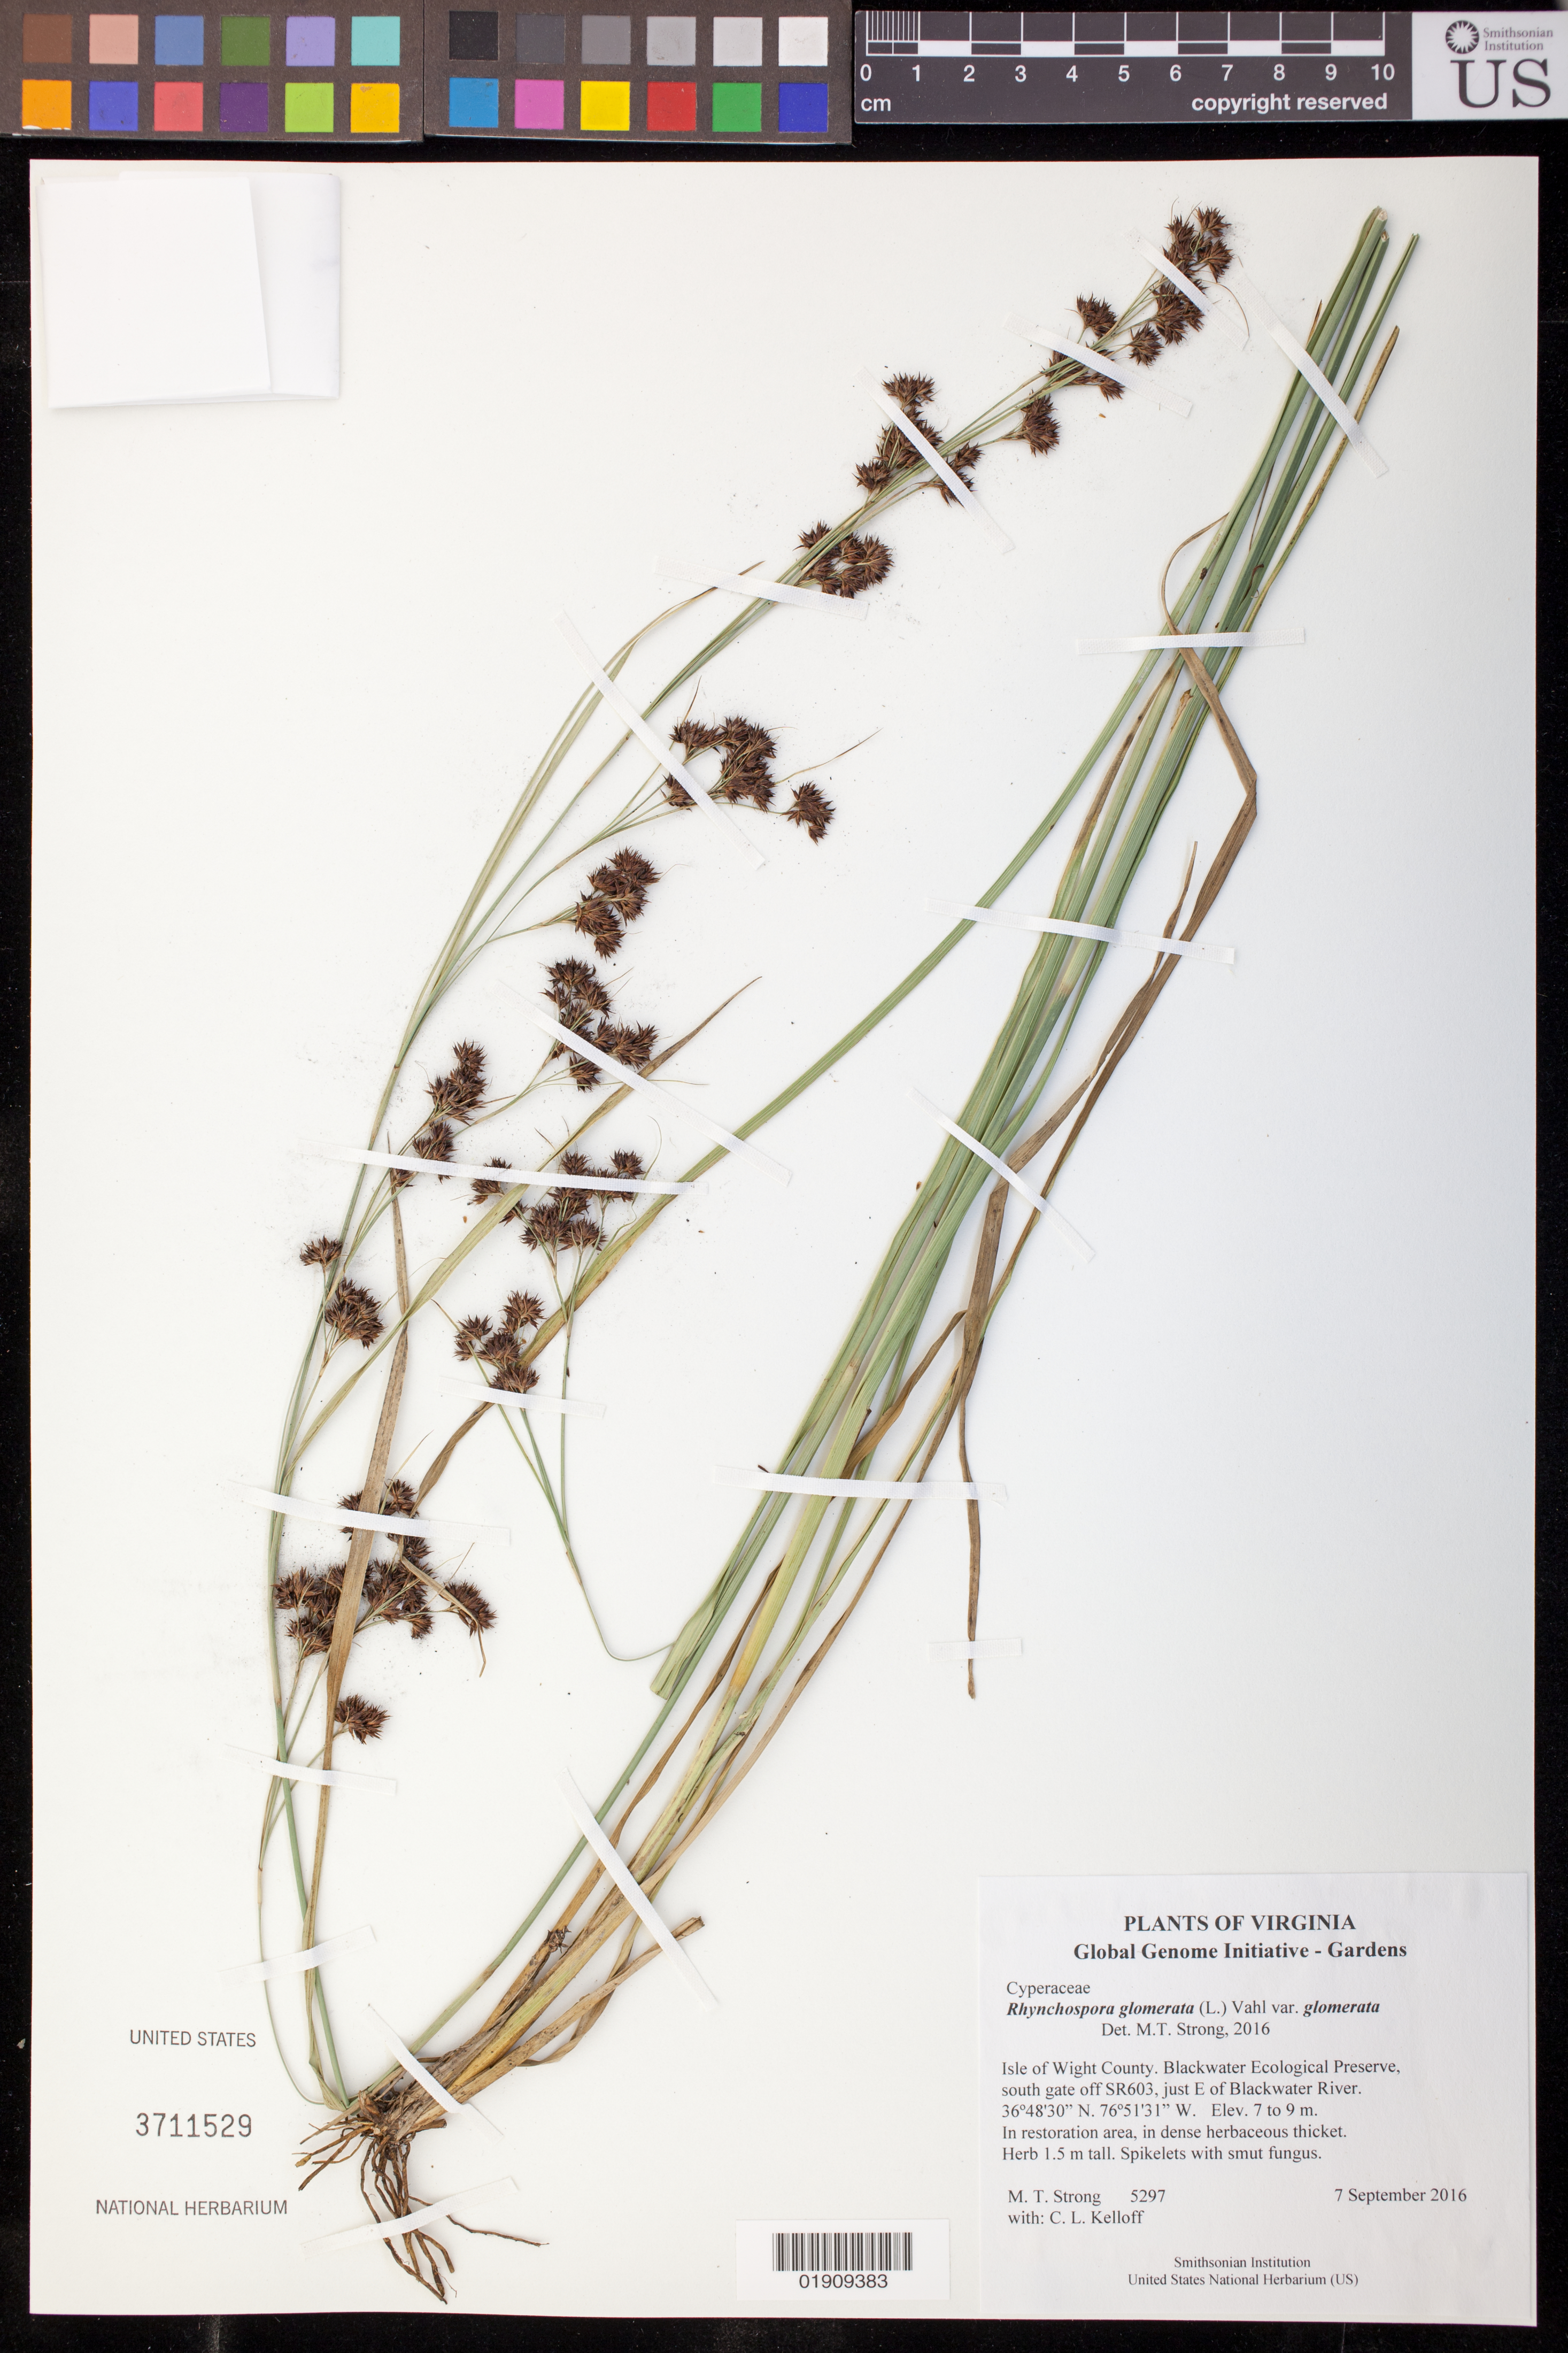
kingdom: Plantae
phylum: Tracheophyta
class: Liliopsida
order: Poales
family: Cyperaceae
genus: Rhynchospora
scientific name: Rhynchospora glomerata var. glomerata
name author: (L.) Vahl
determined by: Strong, Mark T., (BOT), Smithsonian Institution - National Museum of Natural History (UNITED STATES)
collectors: M. T. Strong & C. L. Kelloff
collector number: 5297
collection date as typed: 7 September 2016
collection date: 2016-09-07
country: United States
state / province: Virginia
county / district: Isle of Wight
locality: Blackwater Ecological Preserve, south gate off SR603, just E of Blackwater River.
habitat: In restoration area, in dense herbaceous thicket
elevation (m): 7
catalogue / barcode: US 3711529